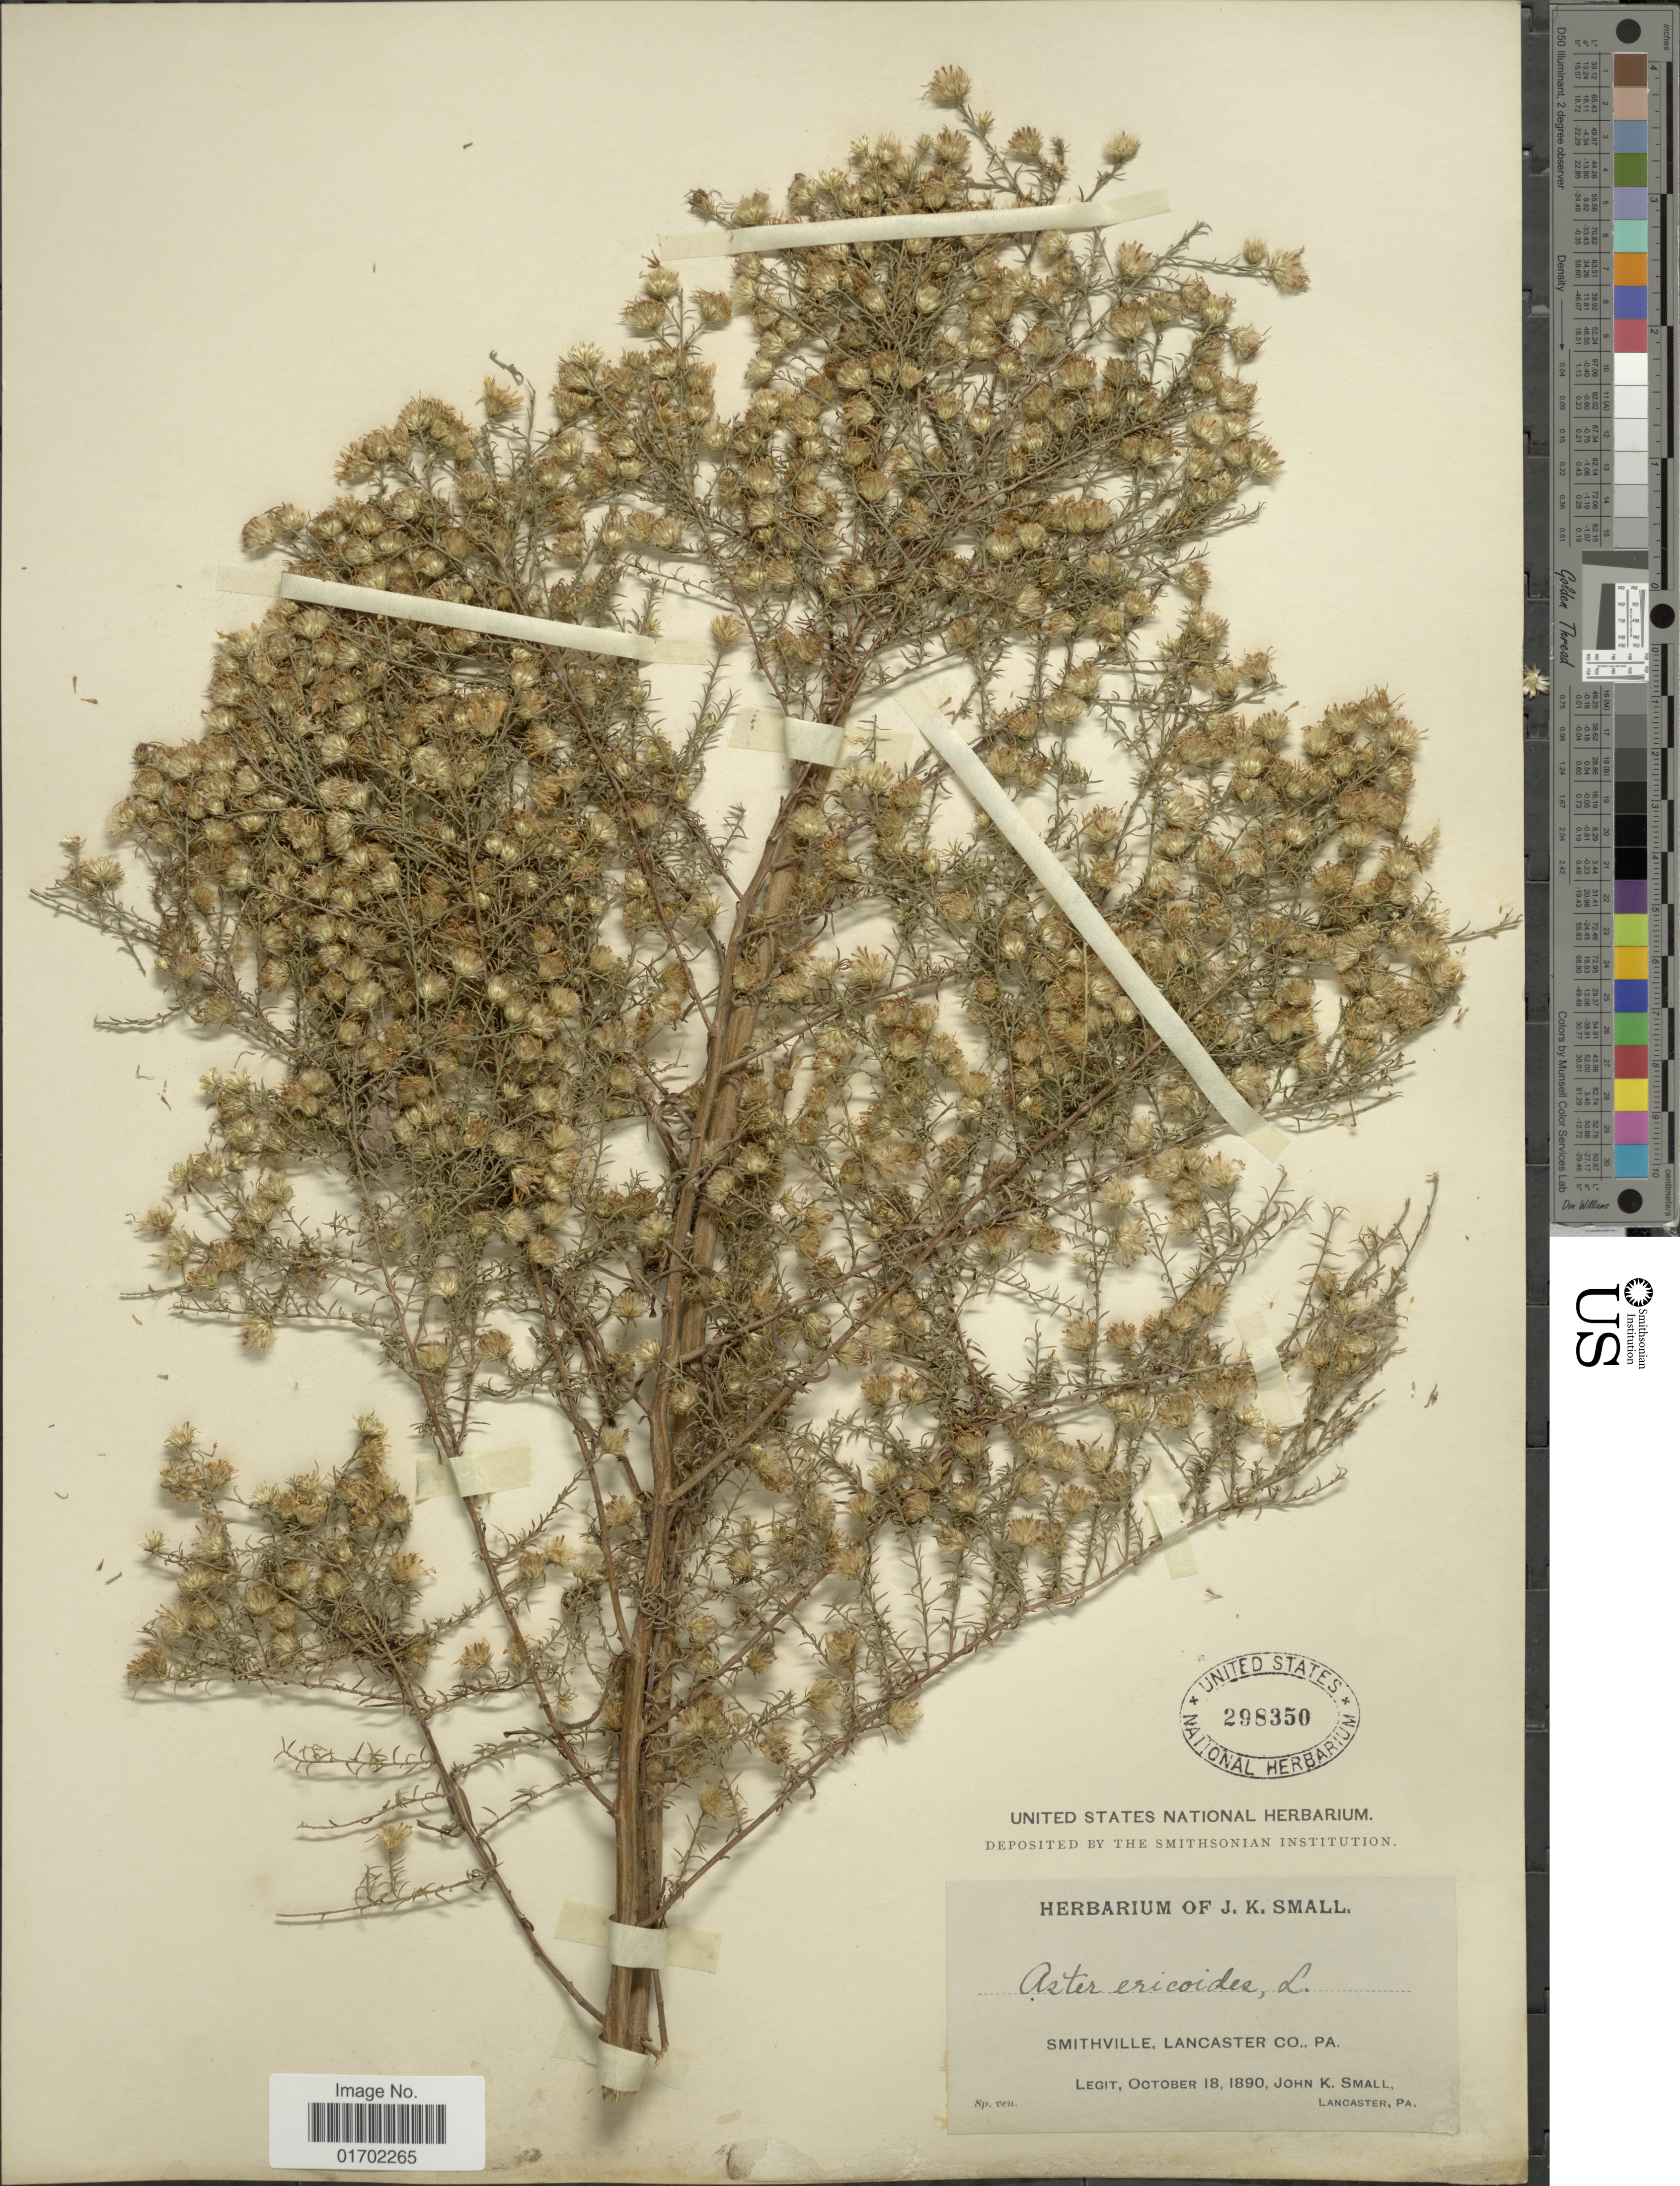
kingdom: Plantae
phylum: Tracheophyta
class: Magnoliopsida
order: Asterales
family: Asteraceae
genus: Symphyotrichum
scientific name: Symphyotrichum pilosum var. pilosum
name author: (Willd.) G.L. Nesom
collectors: J. K. Small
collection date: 1890-10-18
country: United States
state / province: Pennsylvania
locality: Smithville, Lancaster Co. Pa.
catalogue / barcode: US 298350